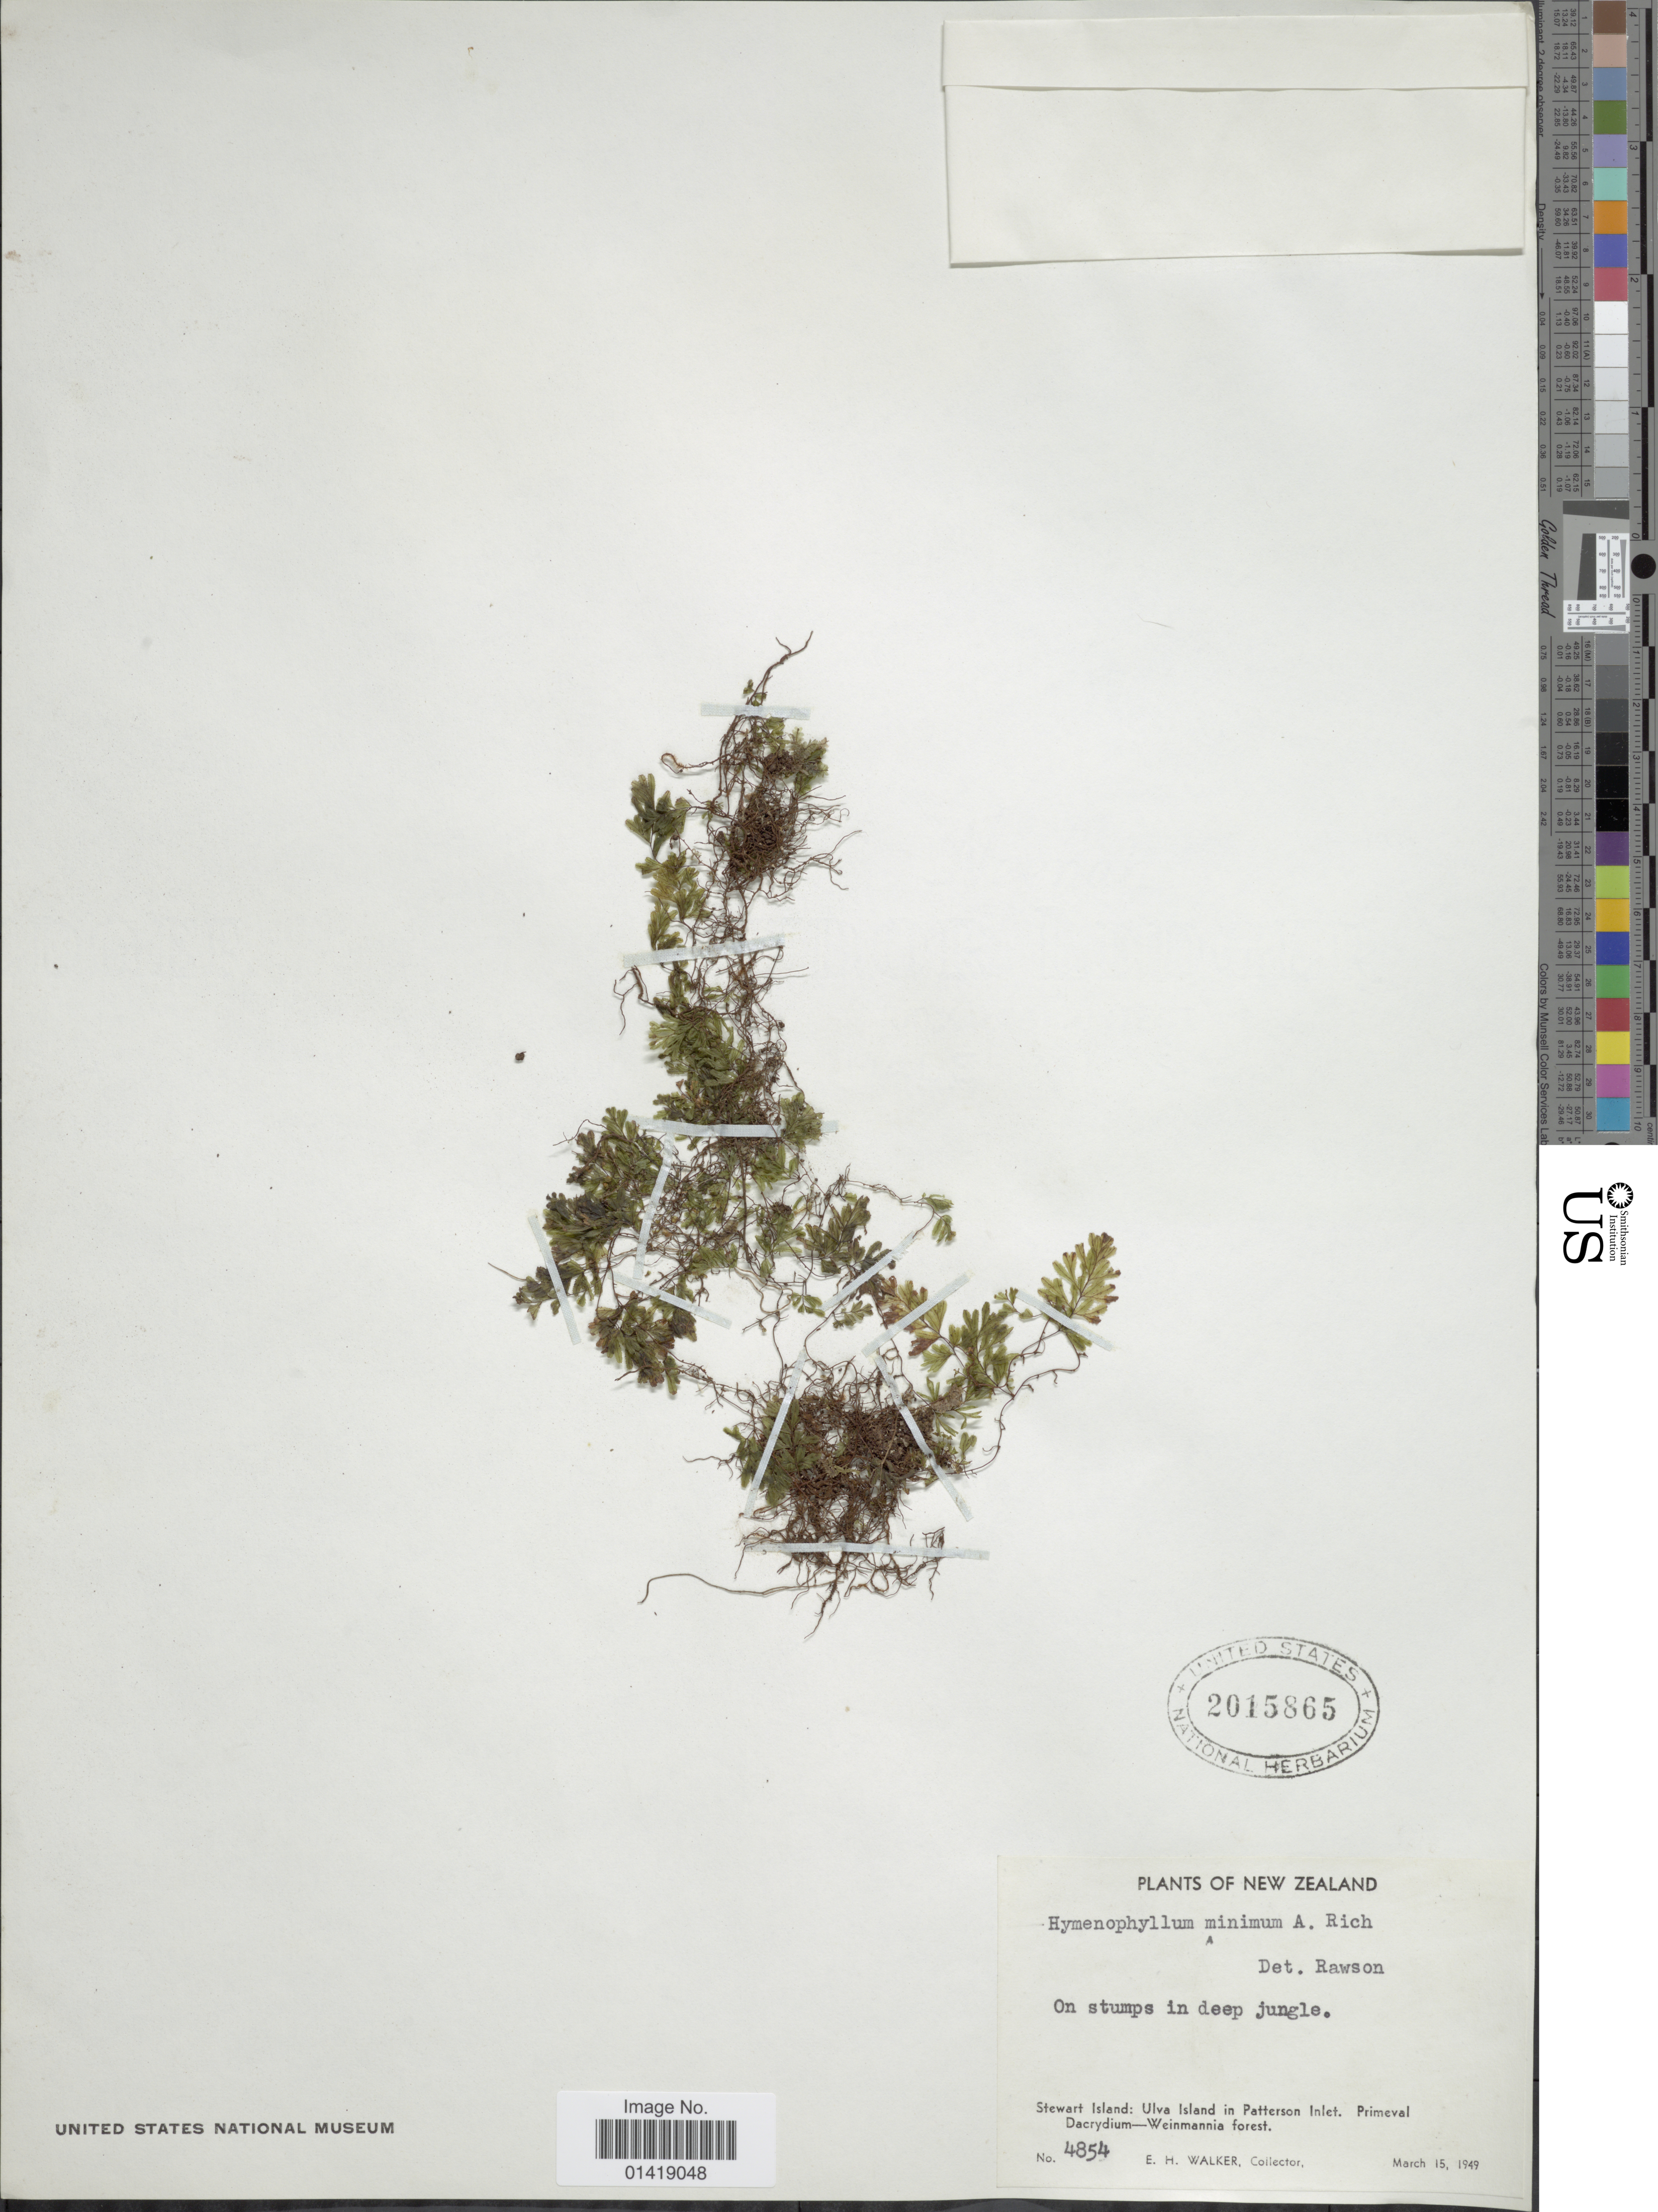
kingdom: Plantae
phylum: Tracheophyta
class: Polypodiopsida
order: Hymenophyllales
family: Hymenophyllaceae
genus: Hymenophyllum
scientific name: Hymenophyllum minimum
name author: A. Rich.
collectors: E. H. Walker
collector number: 4854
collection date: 1949-03-15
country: New Zealand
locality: Stewart Island: Ulva Island in Patterson Inlet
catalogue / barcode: US 2015865